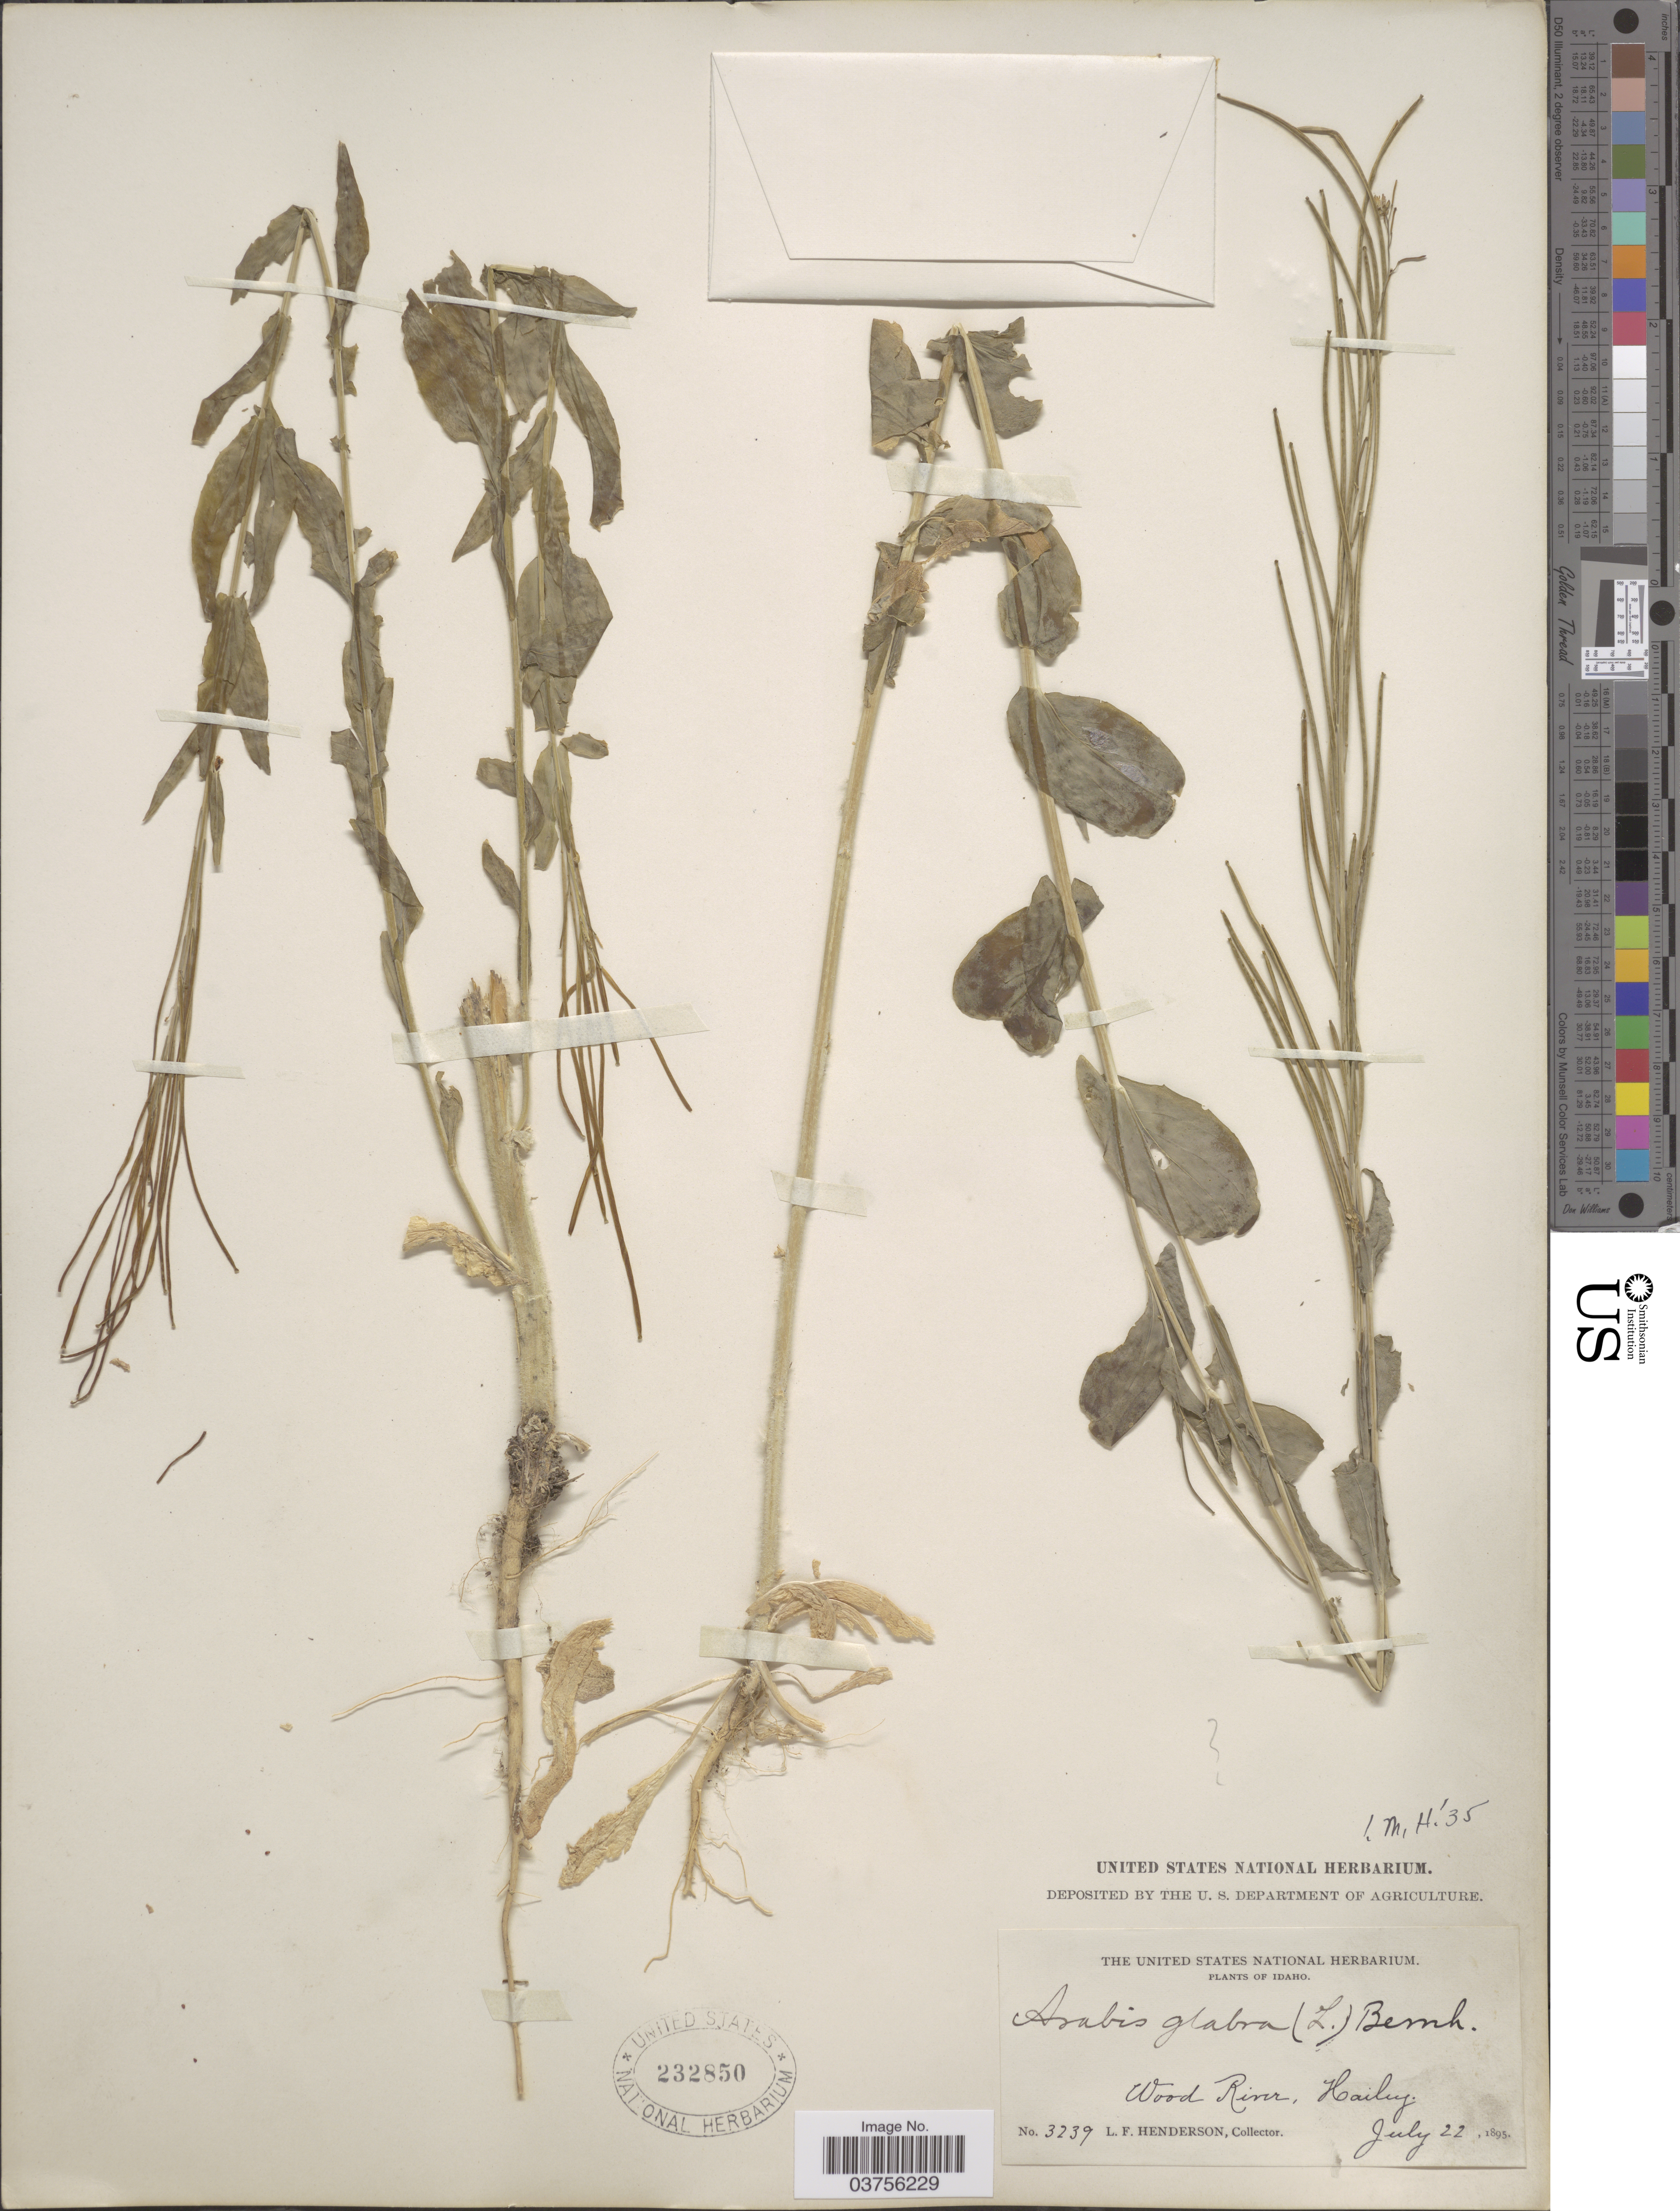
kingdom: Plantae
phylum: Tracheophyta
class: Magnoliopsida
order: Brassicales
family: Brassicaceae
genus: Turritis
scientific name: Turritis glabra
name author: L.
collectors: L. Henderson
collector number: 3239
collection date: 1895-07-22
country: United States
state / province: Idaho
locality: Wood River, Hailey.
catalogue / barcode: US 232850